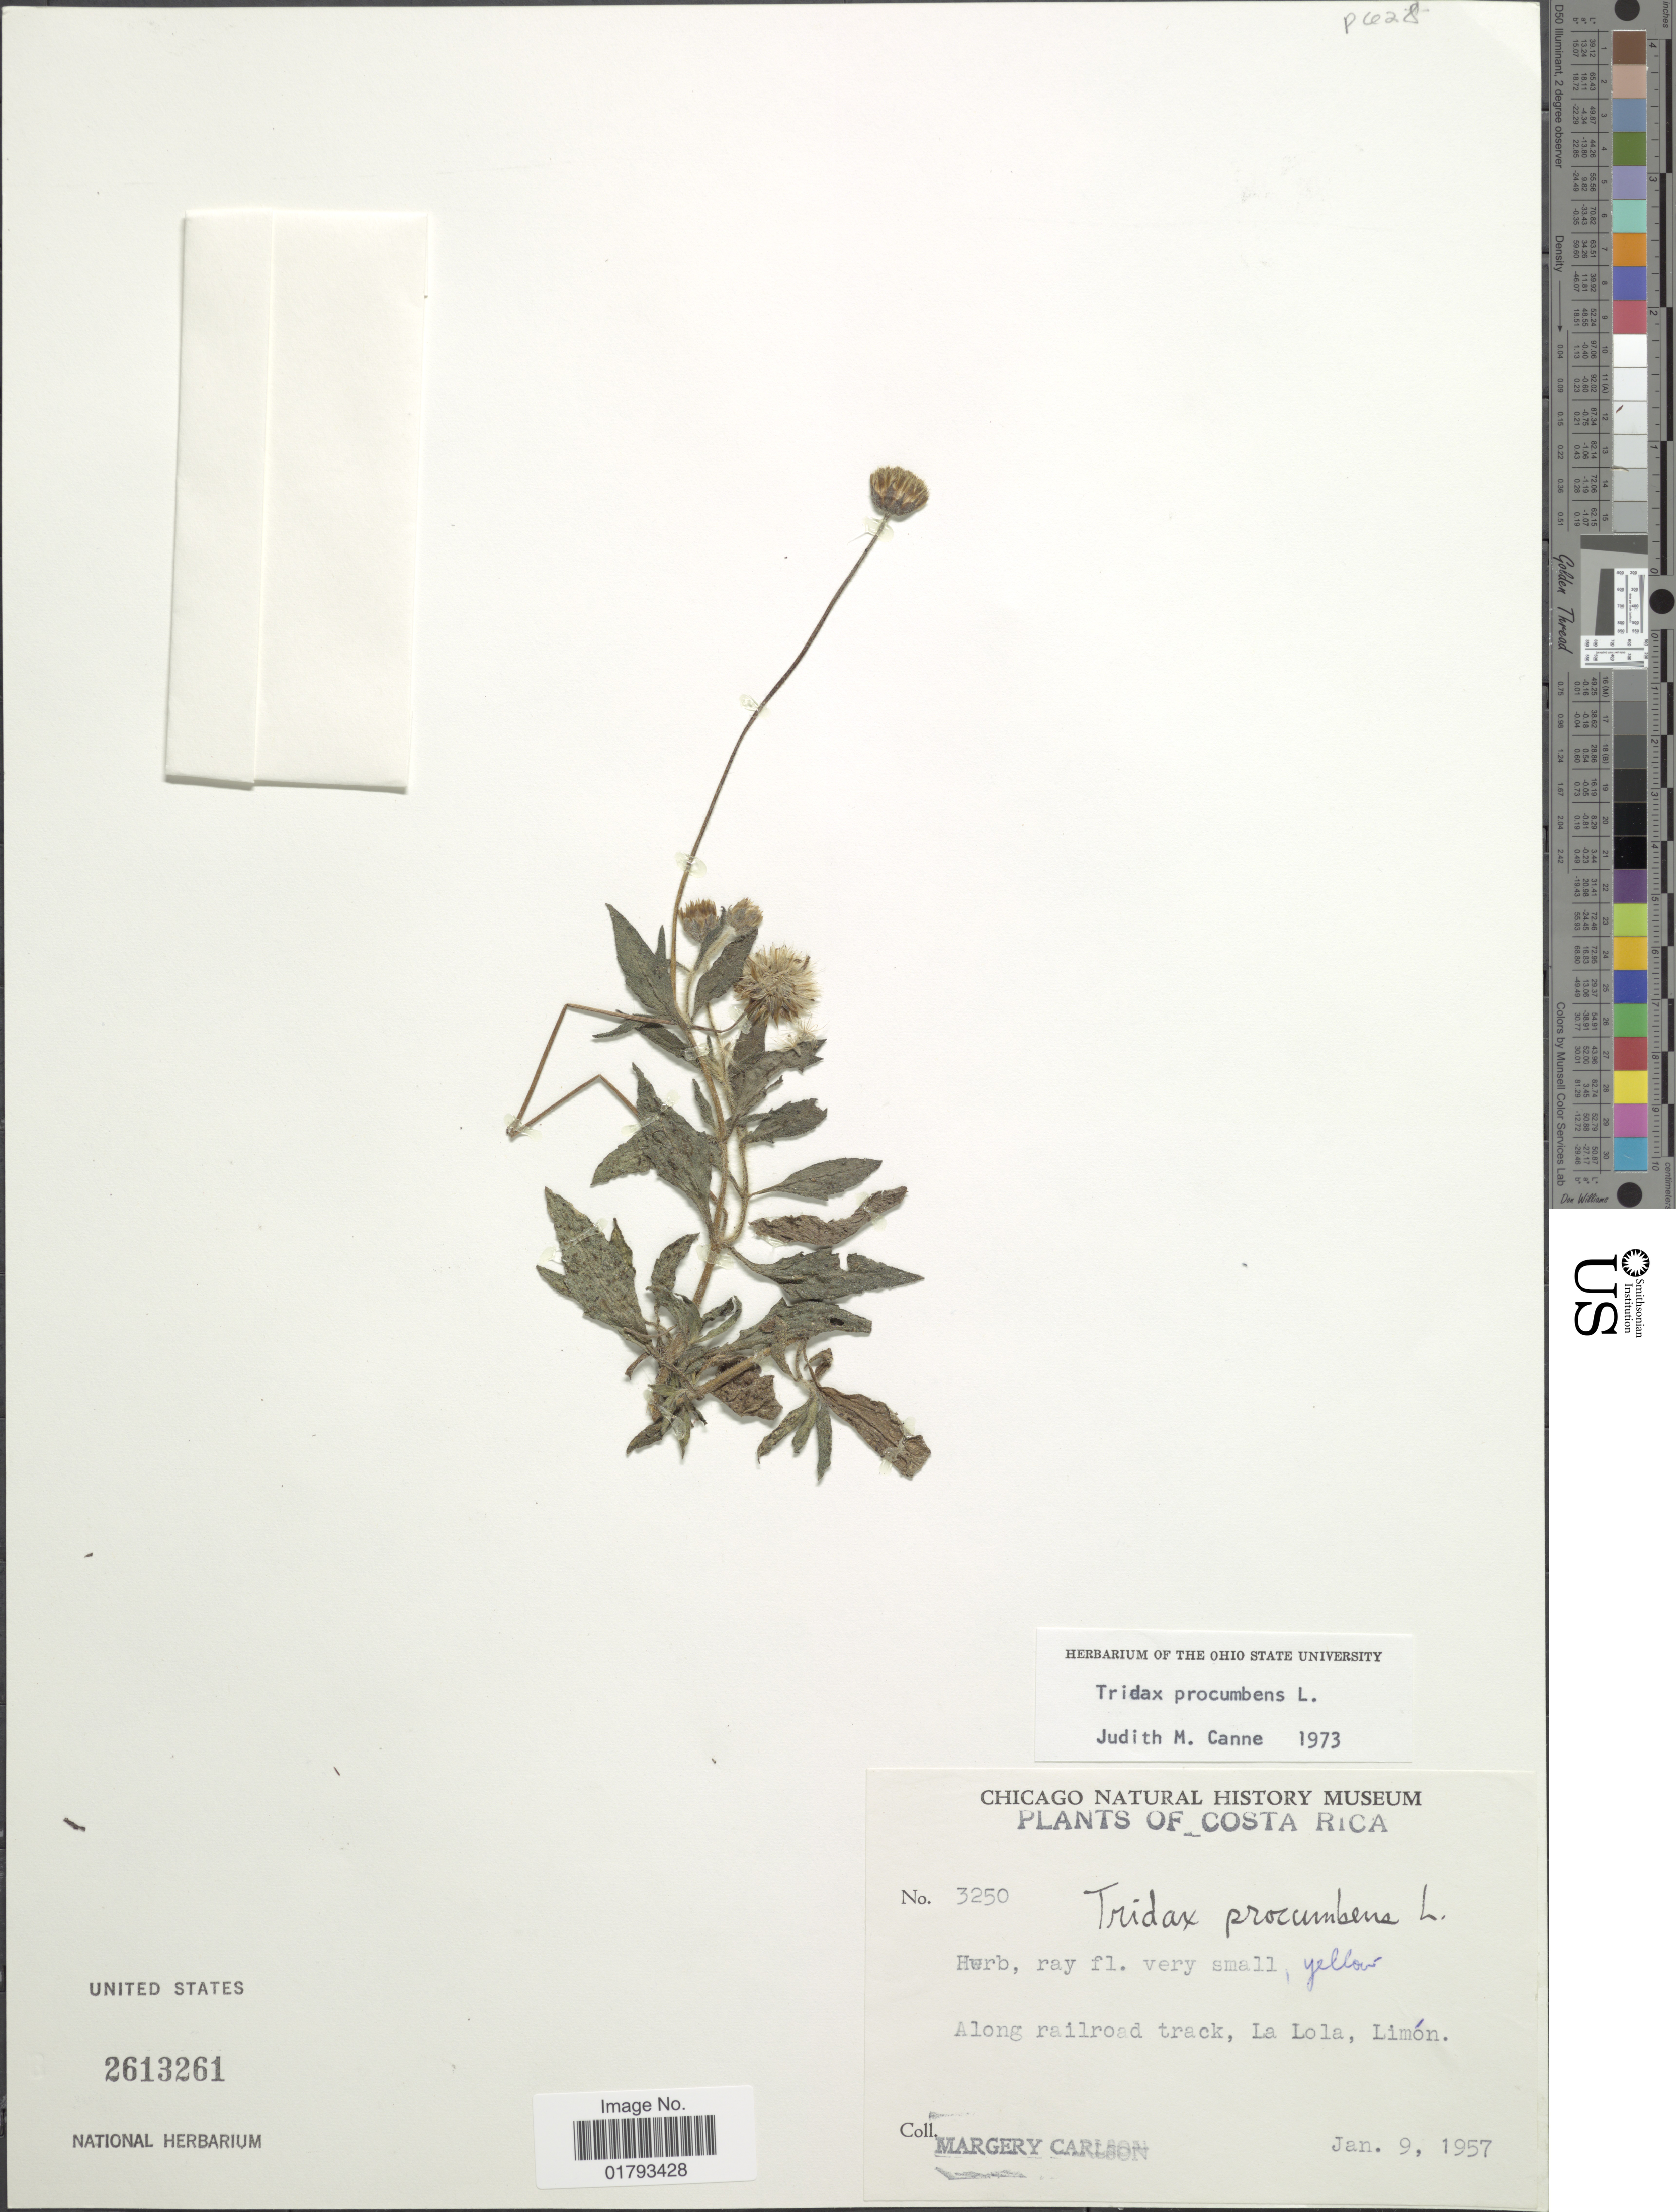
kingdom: Plantae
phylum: Tracheophyta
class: Magnoliopsida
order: Asterales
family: Asteraceae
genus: Tridax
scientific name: Tridax procumbens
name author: L.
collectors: M. C. Carlson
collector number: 3250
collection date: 1957-01-09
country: Costa Rica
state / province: Limón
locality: Along railroad track, La Lola, Limon.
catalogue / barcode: US 2613261